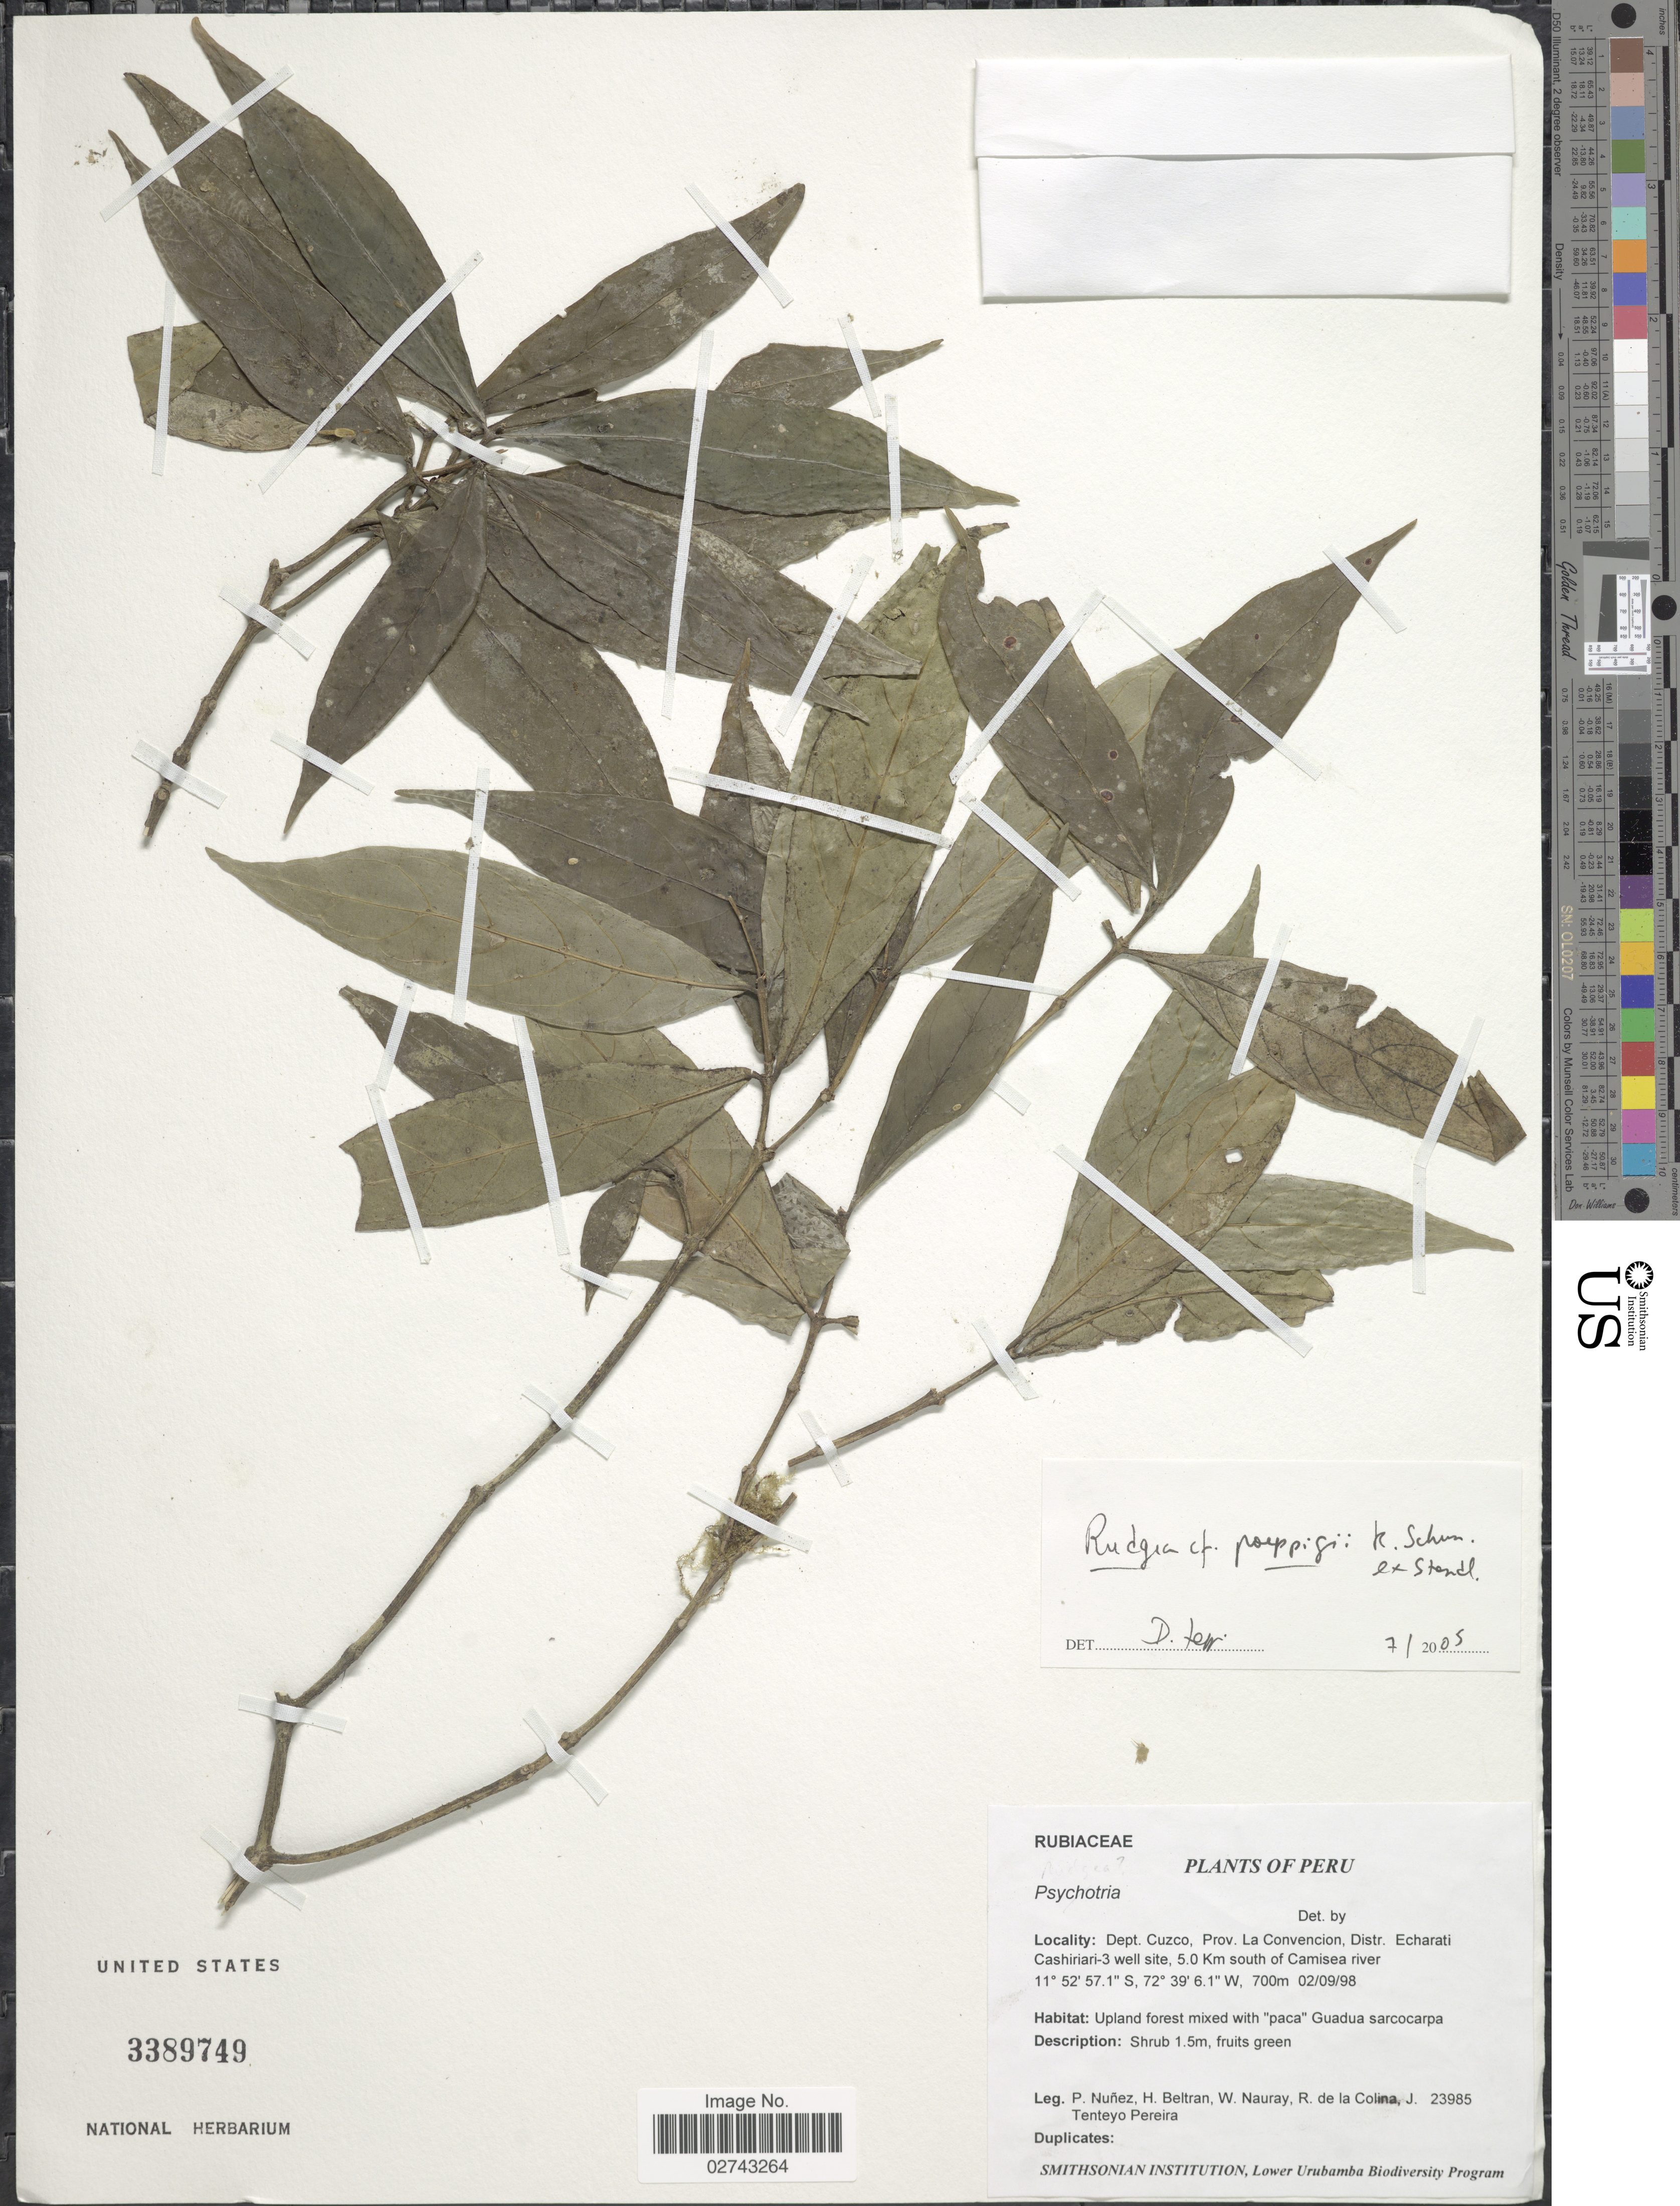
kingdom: Plantae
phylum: Tracheophyta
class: Magnoliopsida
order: Gentianales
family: Rubiaceae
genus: Rudgea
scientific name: Rudgea poeppigii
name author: Schum.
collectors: P. Nuñez V., H. Beltran, W. Nauray, R. Colina & J. Tenteyo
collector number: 23985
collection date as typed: Transcribed d/m/y: 2/9/98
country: Peru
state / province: Cusco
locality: Dept. Cuzco, Prov. La Convencion, Distr. Echarati Cashiriari-3 well site, 5.0 km south of Camisea river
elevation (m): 700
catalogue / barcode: US 3389749